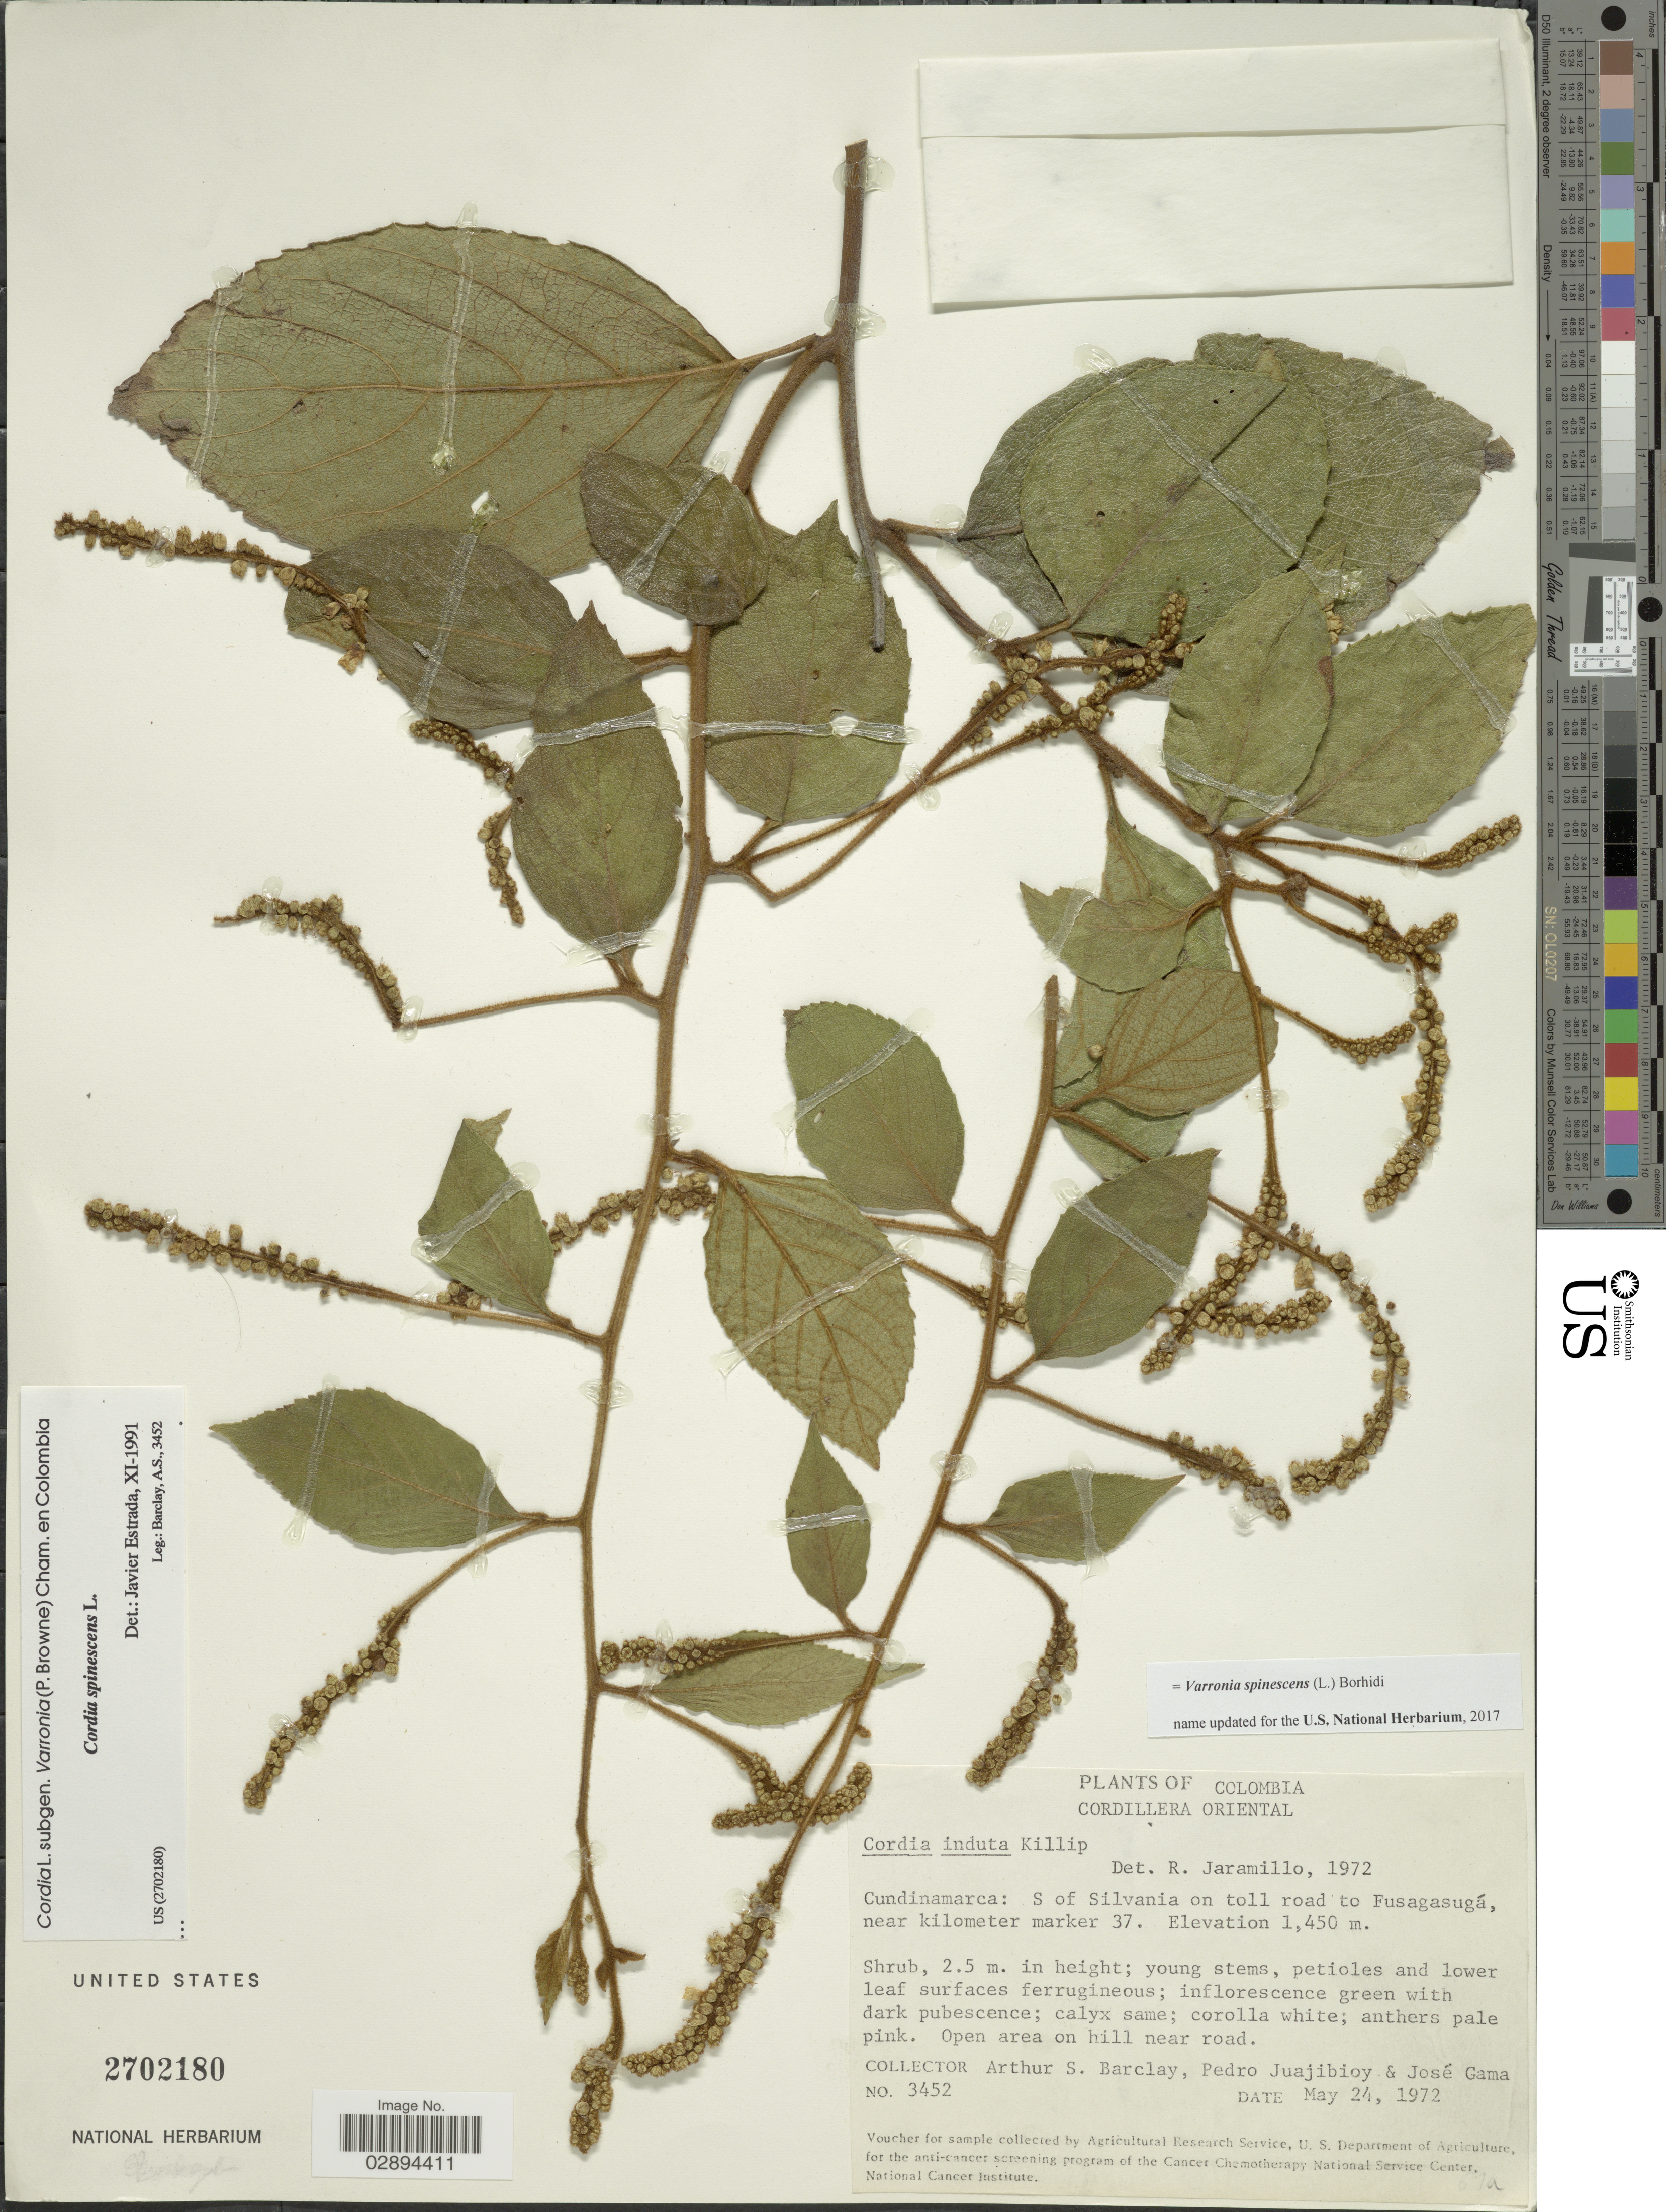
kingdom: Plantae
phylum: Tracheophyta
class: Magnoliopsida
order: Boraginales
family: Cordiaceae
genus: Varronia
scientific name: Varronia spinescens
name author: (L.) Borhidi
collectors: A. S. Barclay, P. Juajibioy & J. Gama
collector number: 3452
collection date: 1972-05-24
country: Colombia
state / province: Cundinamarca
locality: Cordillera Oriental, S. of Silvania on toll road to Fusagasugá, near kilometer marker 37.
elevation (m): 1450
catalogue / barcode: US 2702180